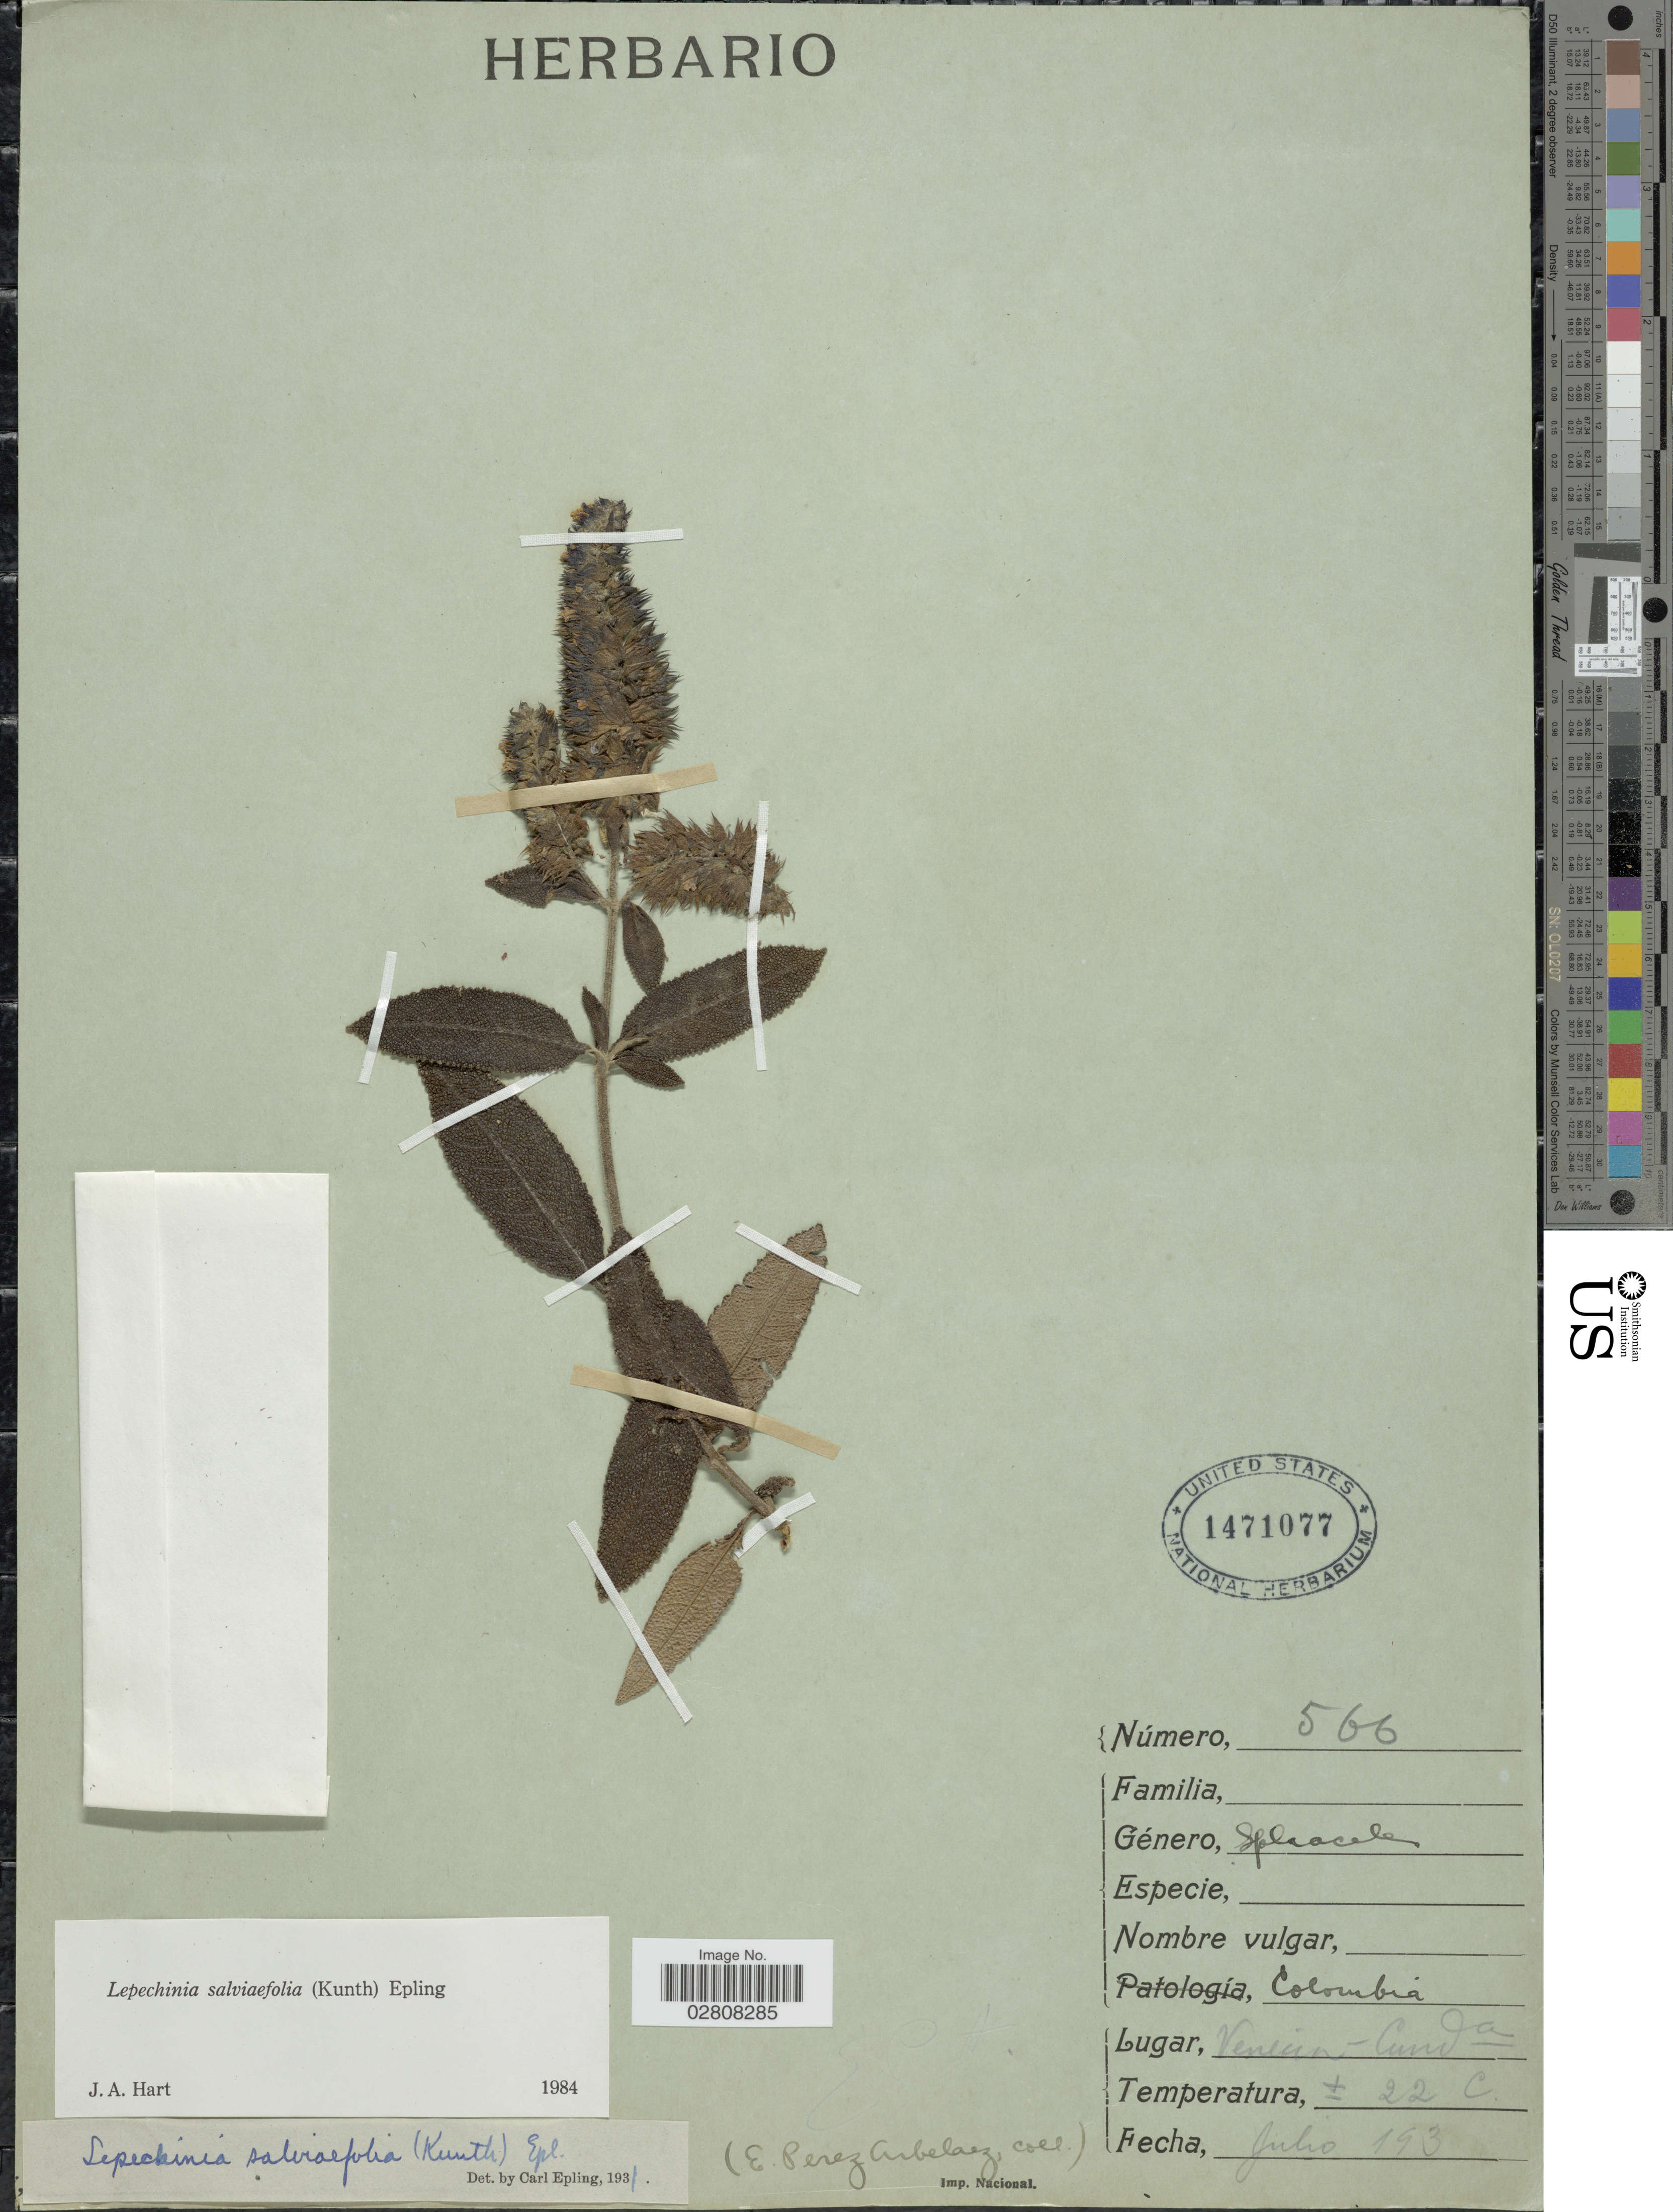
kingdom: Plantae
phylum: Tracheophyta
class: Magnoliopsida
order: Lamiales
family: Lamiaceae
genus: Lepechinia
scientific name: Lepechinia salviifolia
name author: (Kunth) Epling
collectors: E. Pérez Arbeláez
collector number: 566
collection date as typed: Julio 193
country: Colombia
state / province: Cundinamarca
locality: Venecia - Cunda.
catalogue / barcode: US 1471077